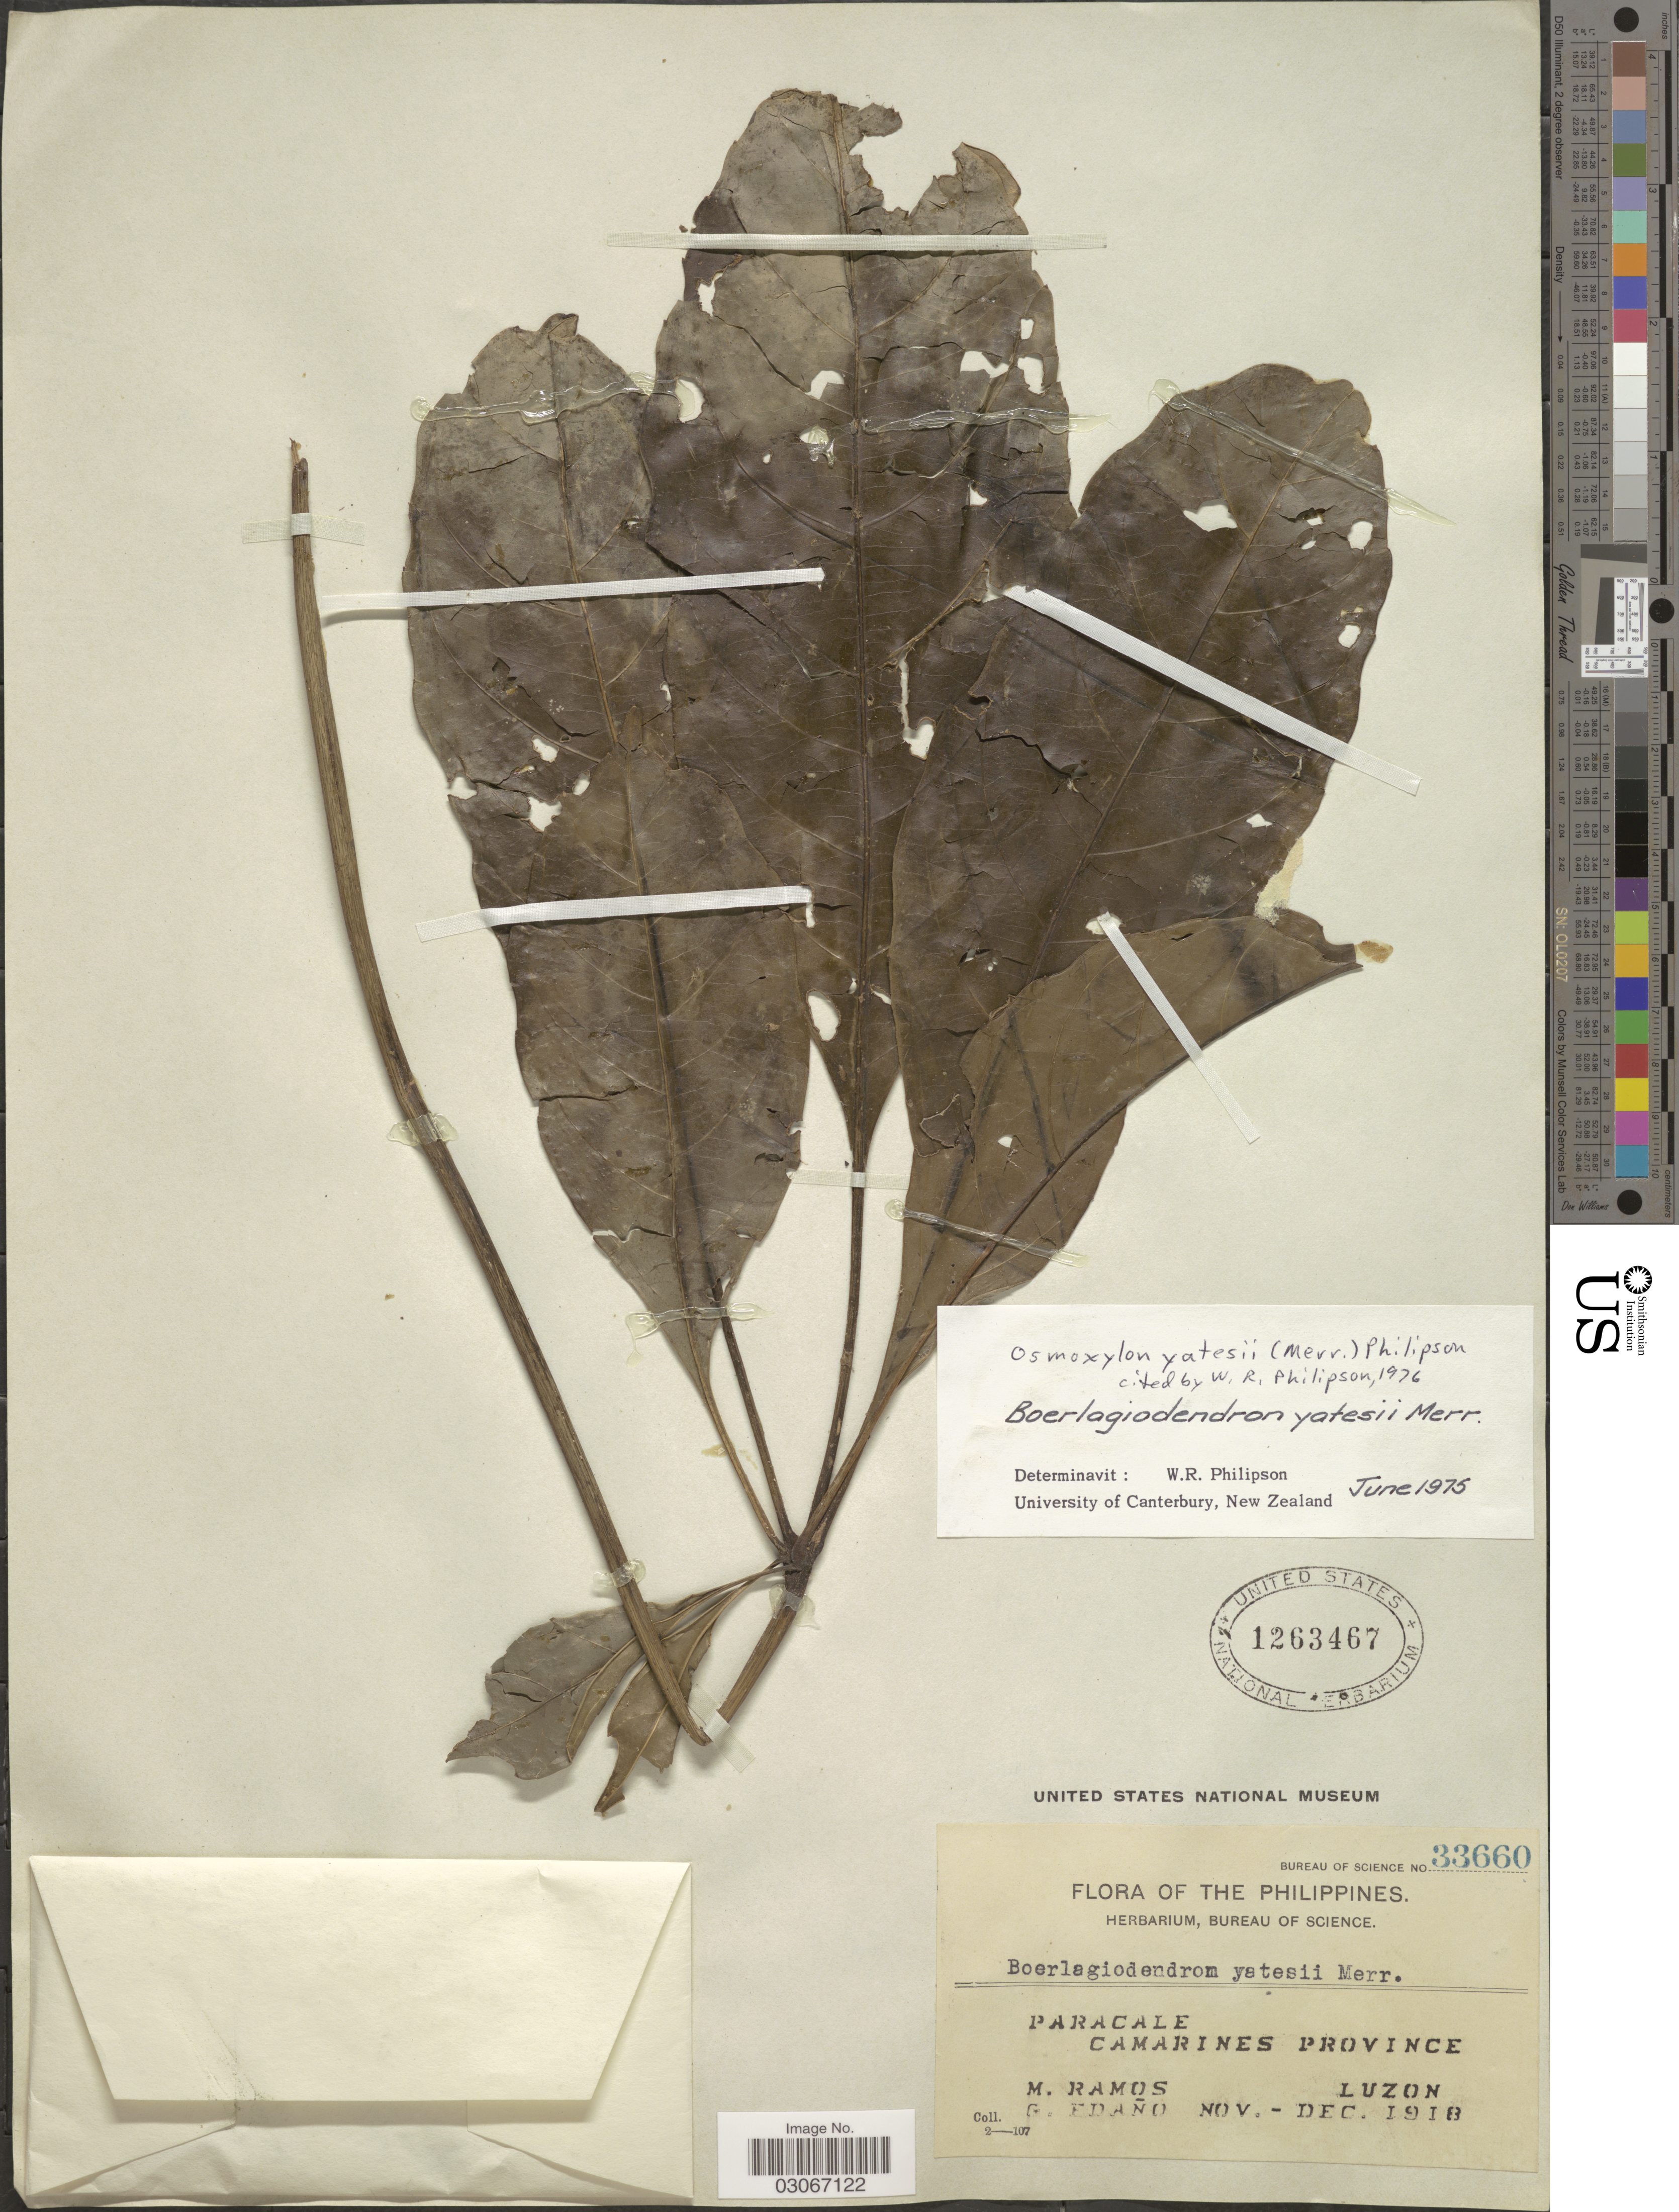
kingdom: Plantae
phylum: Tracheophyta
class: Magnoliopsida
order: Apiales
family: Araliaceae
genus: Osmoxylon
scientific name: Osmoxylon yatesii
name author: (Merr.) Philipson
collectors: M. Ramos & G. Edaño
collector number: Bureau of Science 33660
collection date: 1918-11/1918-12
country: Philippines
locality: Paracale. Camarines Province. Luzon.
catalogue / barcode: US 1263467